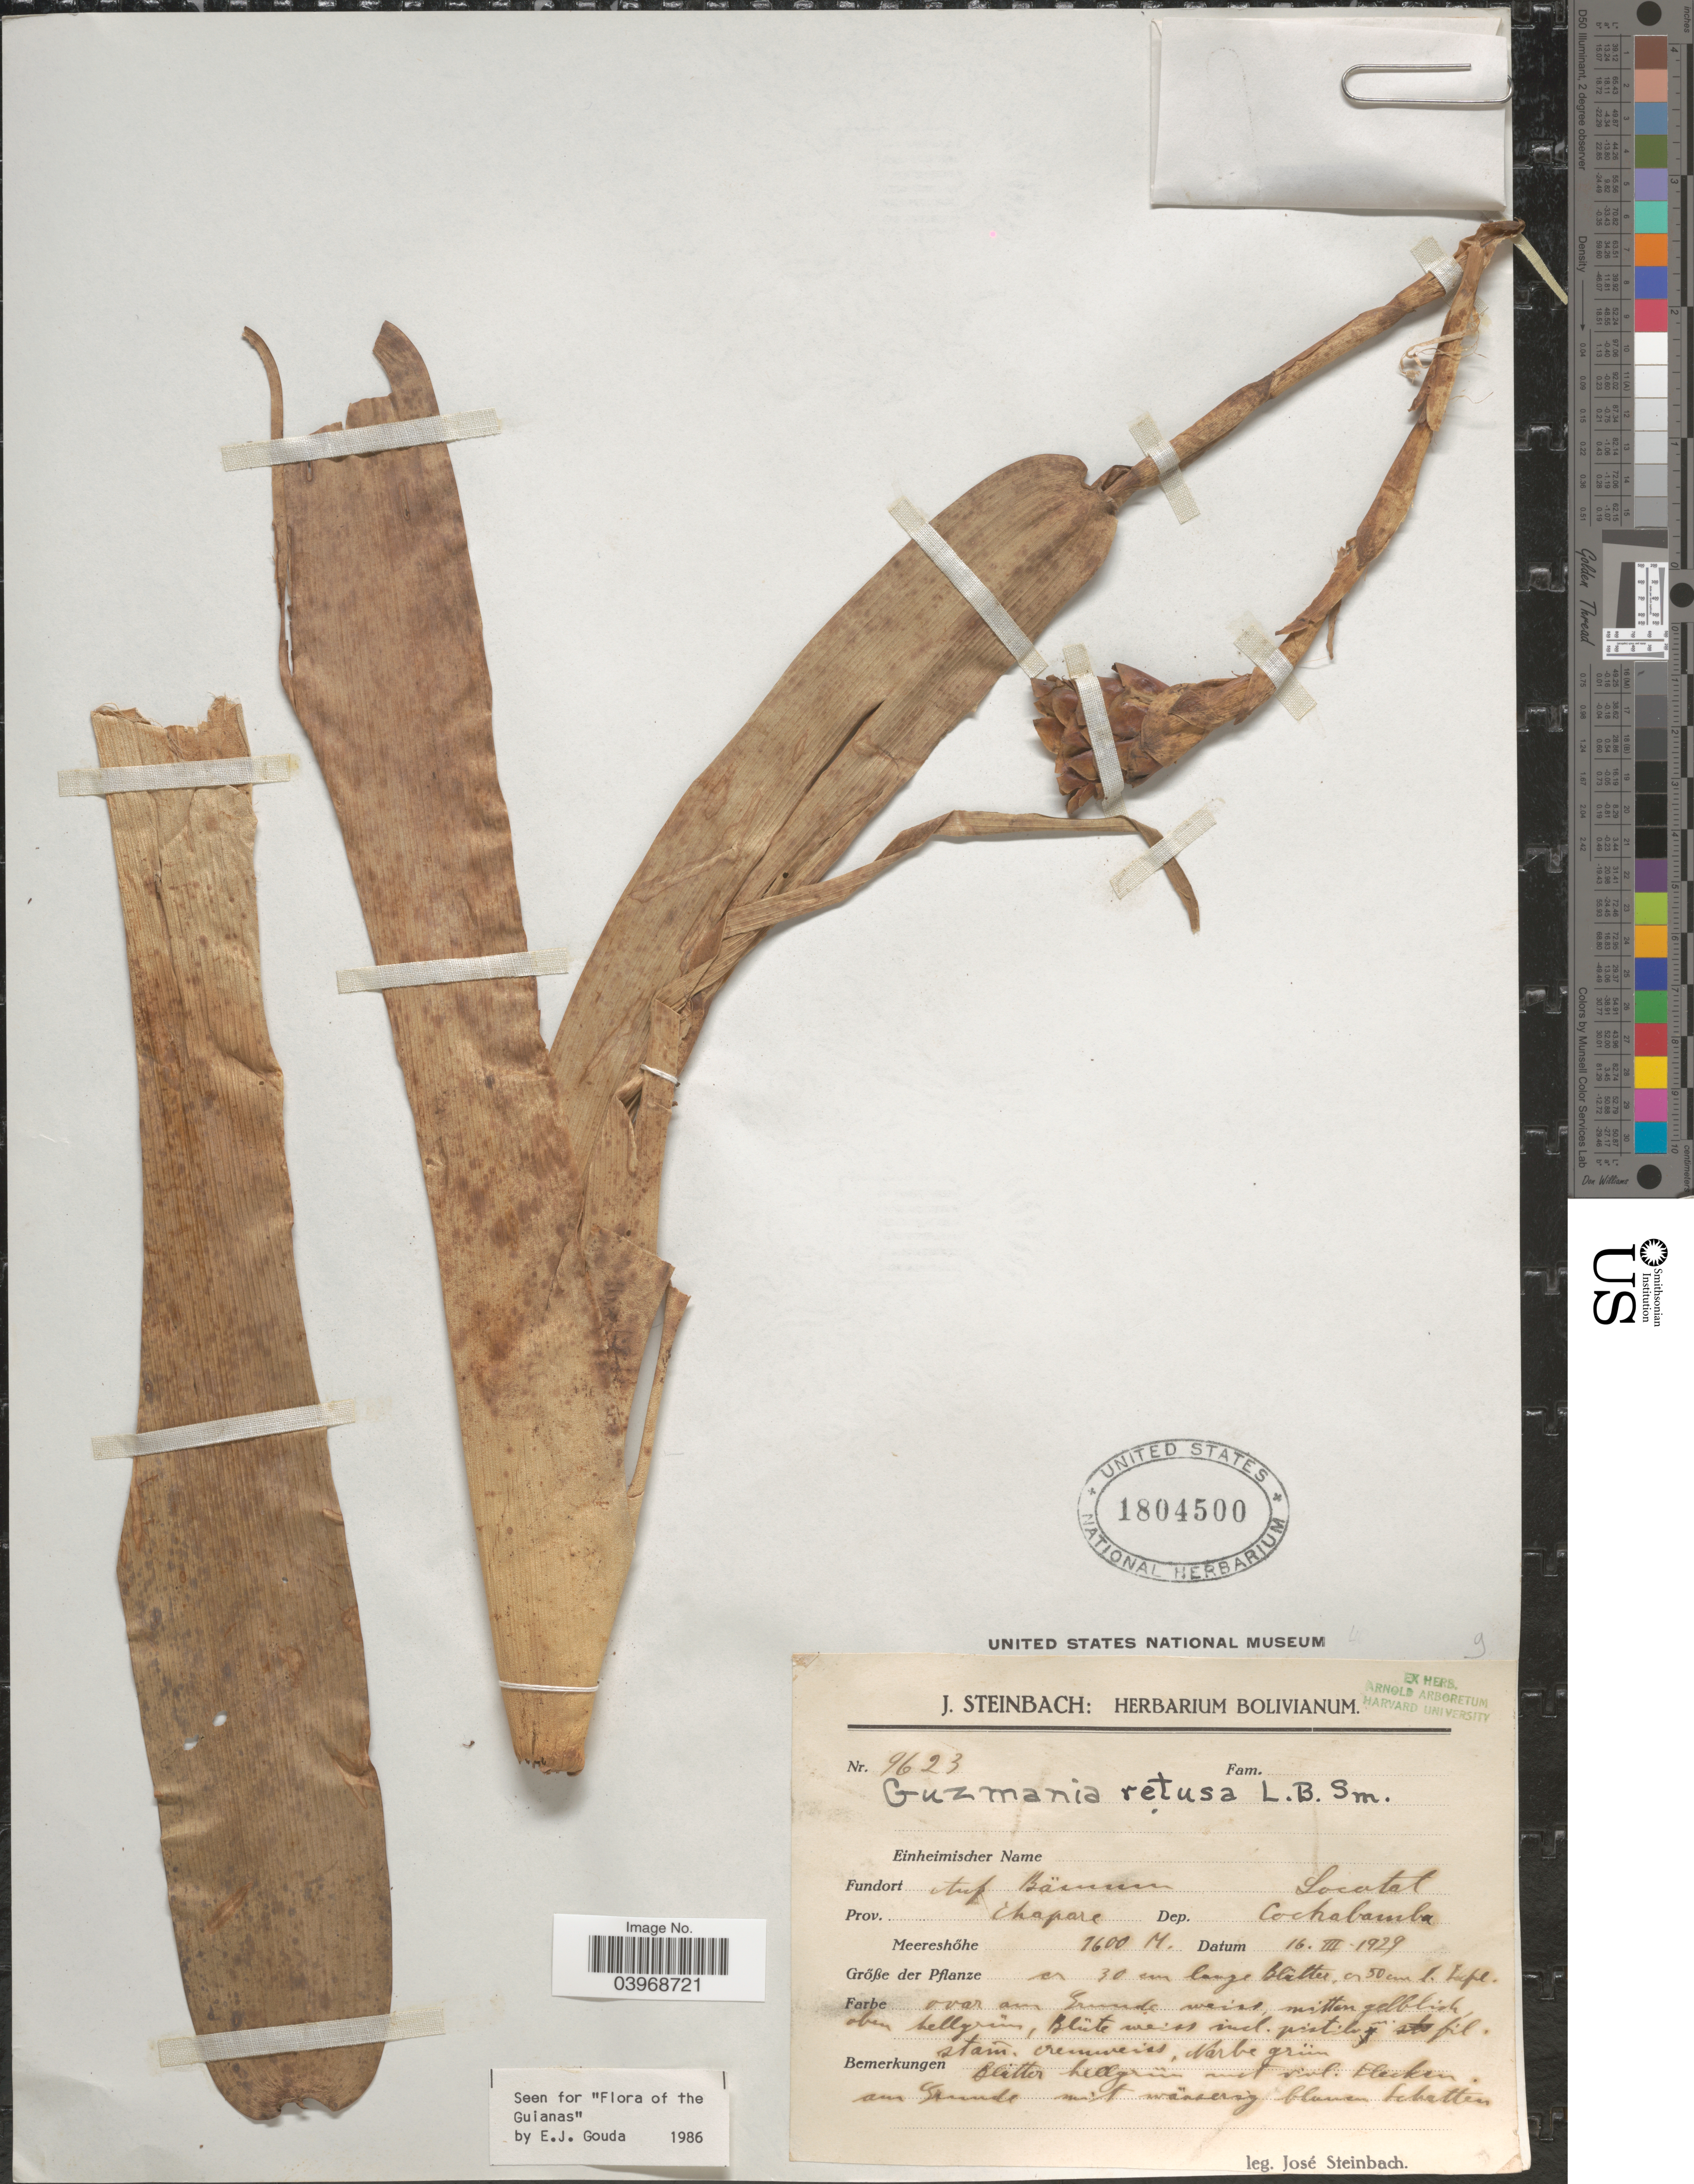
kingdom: Plantae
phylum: Tracheophyta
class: Liliopsida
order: Poales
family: Bromeliaceae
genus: Guzmania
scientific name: Guzmania retusa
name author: L.B. Sm.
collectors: J. Steinbach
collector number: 9623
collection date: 1929-03-16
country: Bolivia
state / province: Cochabamba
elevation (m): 1600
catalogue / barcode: US 1804500